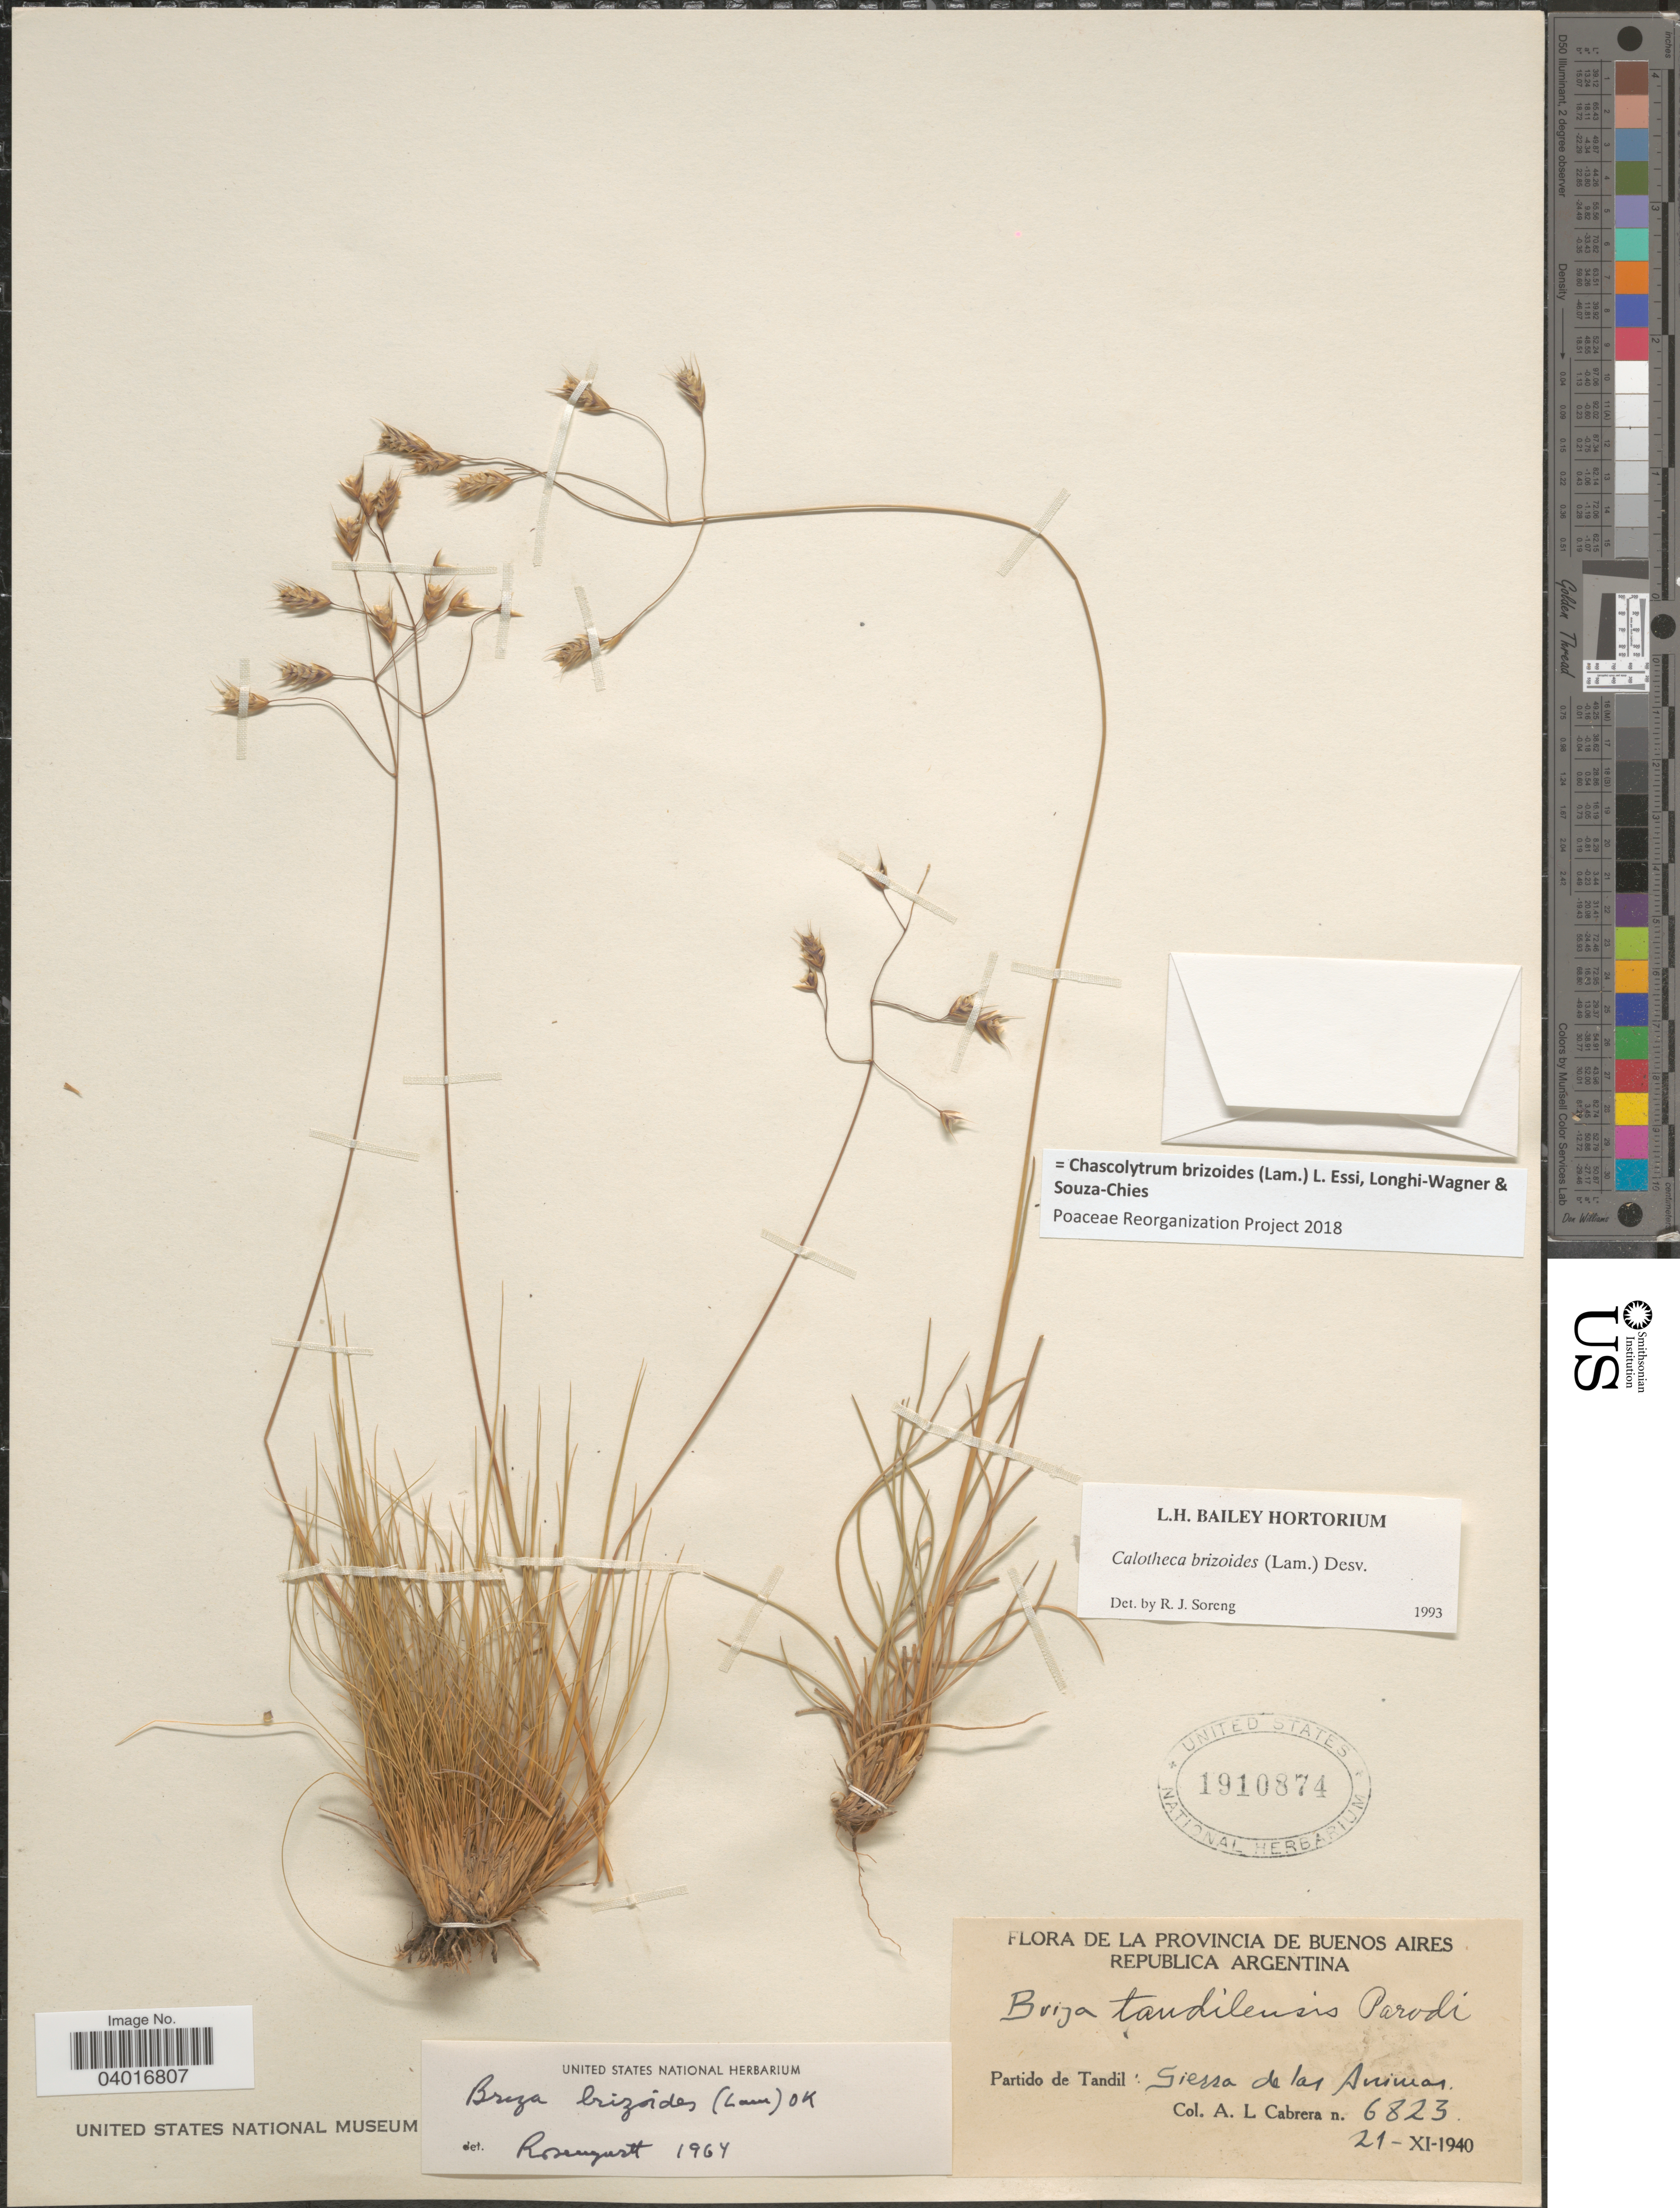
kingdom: Plantae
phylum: Tracheophyta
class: Liliopsida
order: Poales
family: Poaceae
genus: Chascolytrum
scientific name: Chascolytrum brizoides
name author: (Lam.) L. Essi et al.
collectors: A. L. Cabrera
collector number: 6823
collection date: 1940-11-21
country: Argentina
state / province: Buenos Aires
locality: Republica Argentina. Partido de Tandil: Sierra de las Animas.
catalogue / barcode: US 1910874